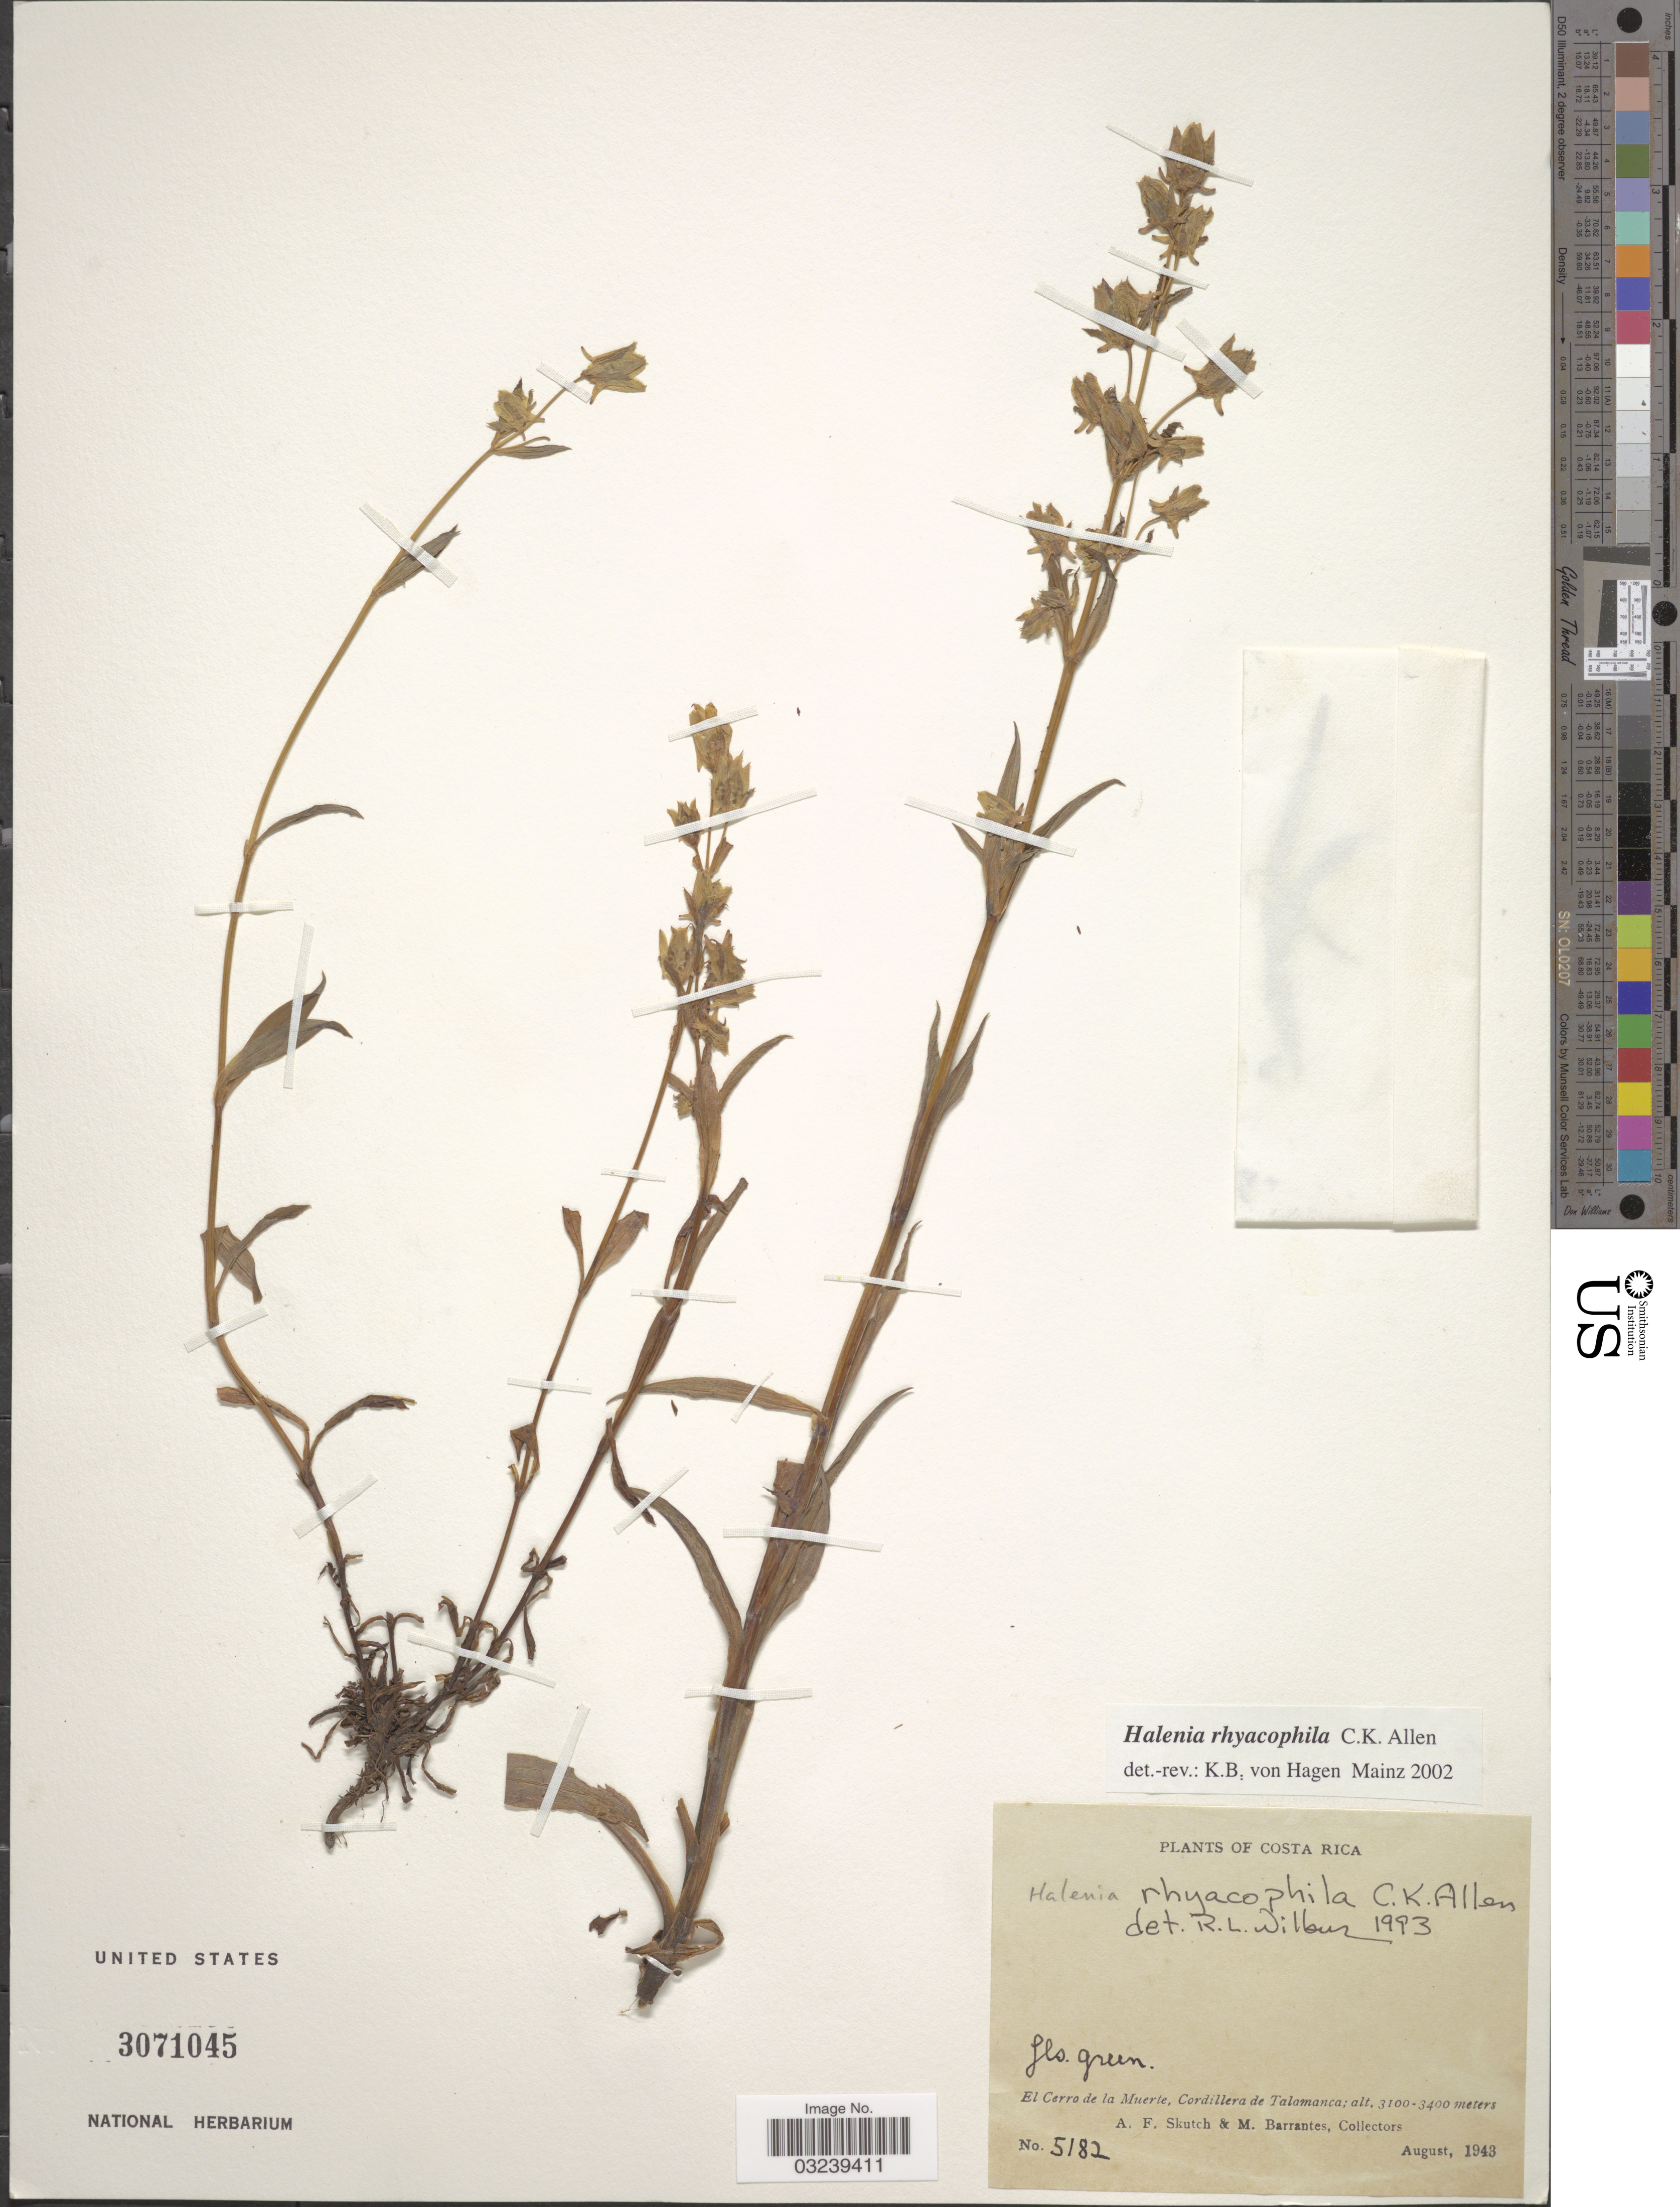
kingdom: Plantae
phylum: Tracheophyta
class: Magnoliopsida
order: Gentianales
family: Gentianaceae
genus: Halenia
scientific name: Halenia rhyacophila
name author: C.K. Allen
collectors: A. F. Skutch & M. Barrantes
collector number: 5182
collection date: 1943-08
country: Costa Rica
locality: El Cerro de la Muerte, Cordillera de Talamanca.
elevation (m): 3100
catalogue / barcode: US 3071045